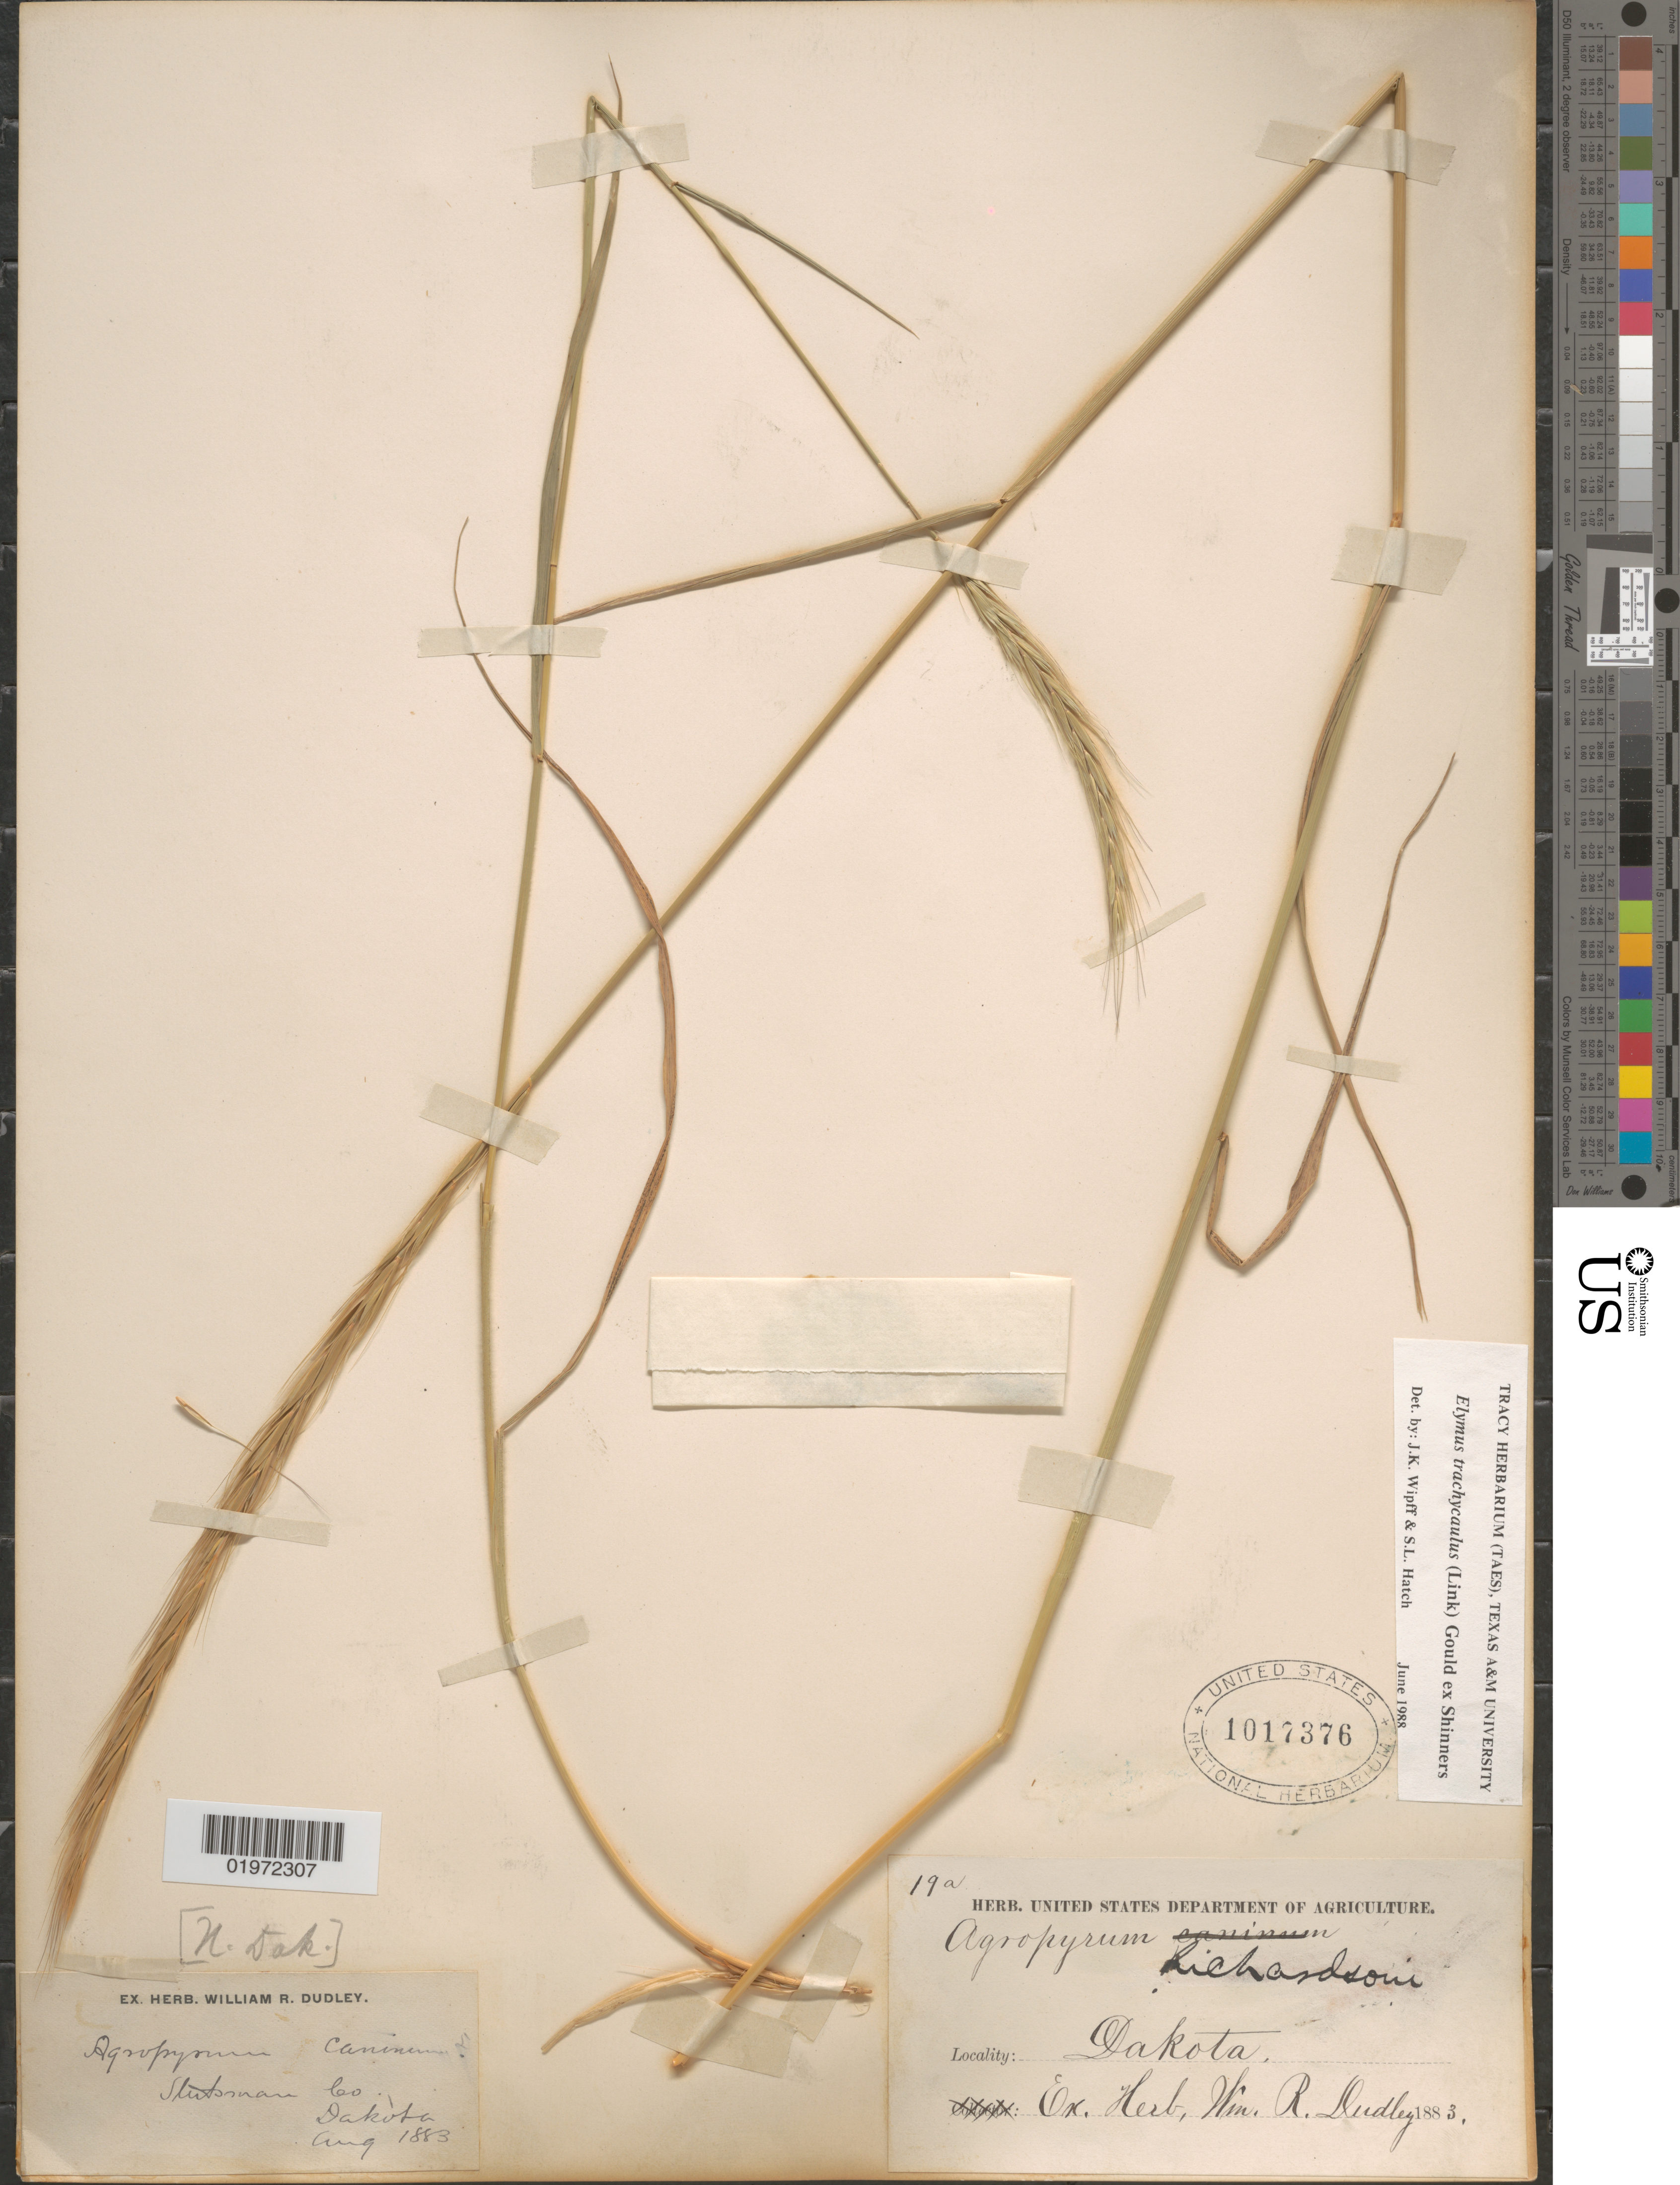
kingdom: Plantae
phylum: Tracheophyta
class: Liliopsida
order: Poales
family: Poaceae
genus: Elymus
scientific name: Elymus trachycaulus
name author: (Link) Gould ex Shinners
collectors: Ex herb. William R. Dudley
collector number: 19a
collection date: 1883-08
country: United States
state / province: North Dakota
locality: Stutsman Co.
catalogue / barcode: US 1017376